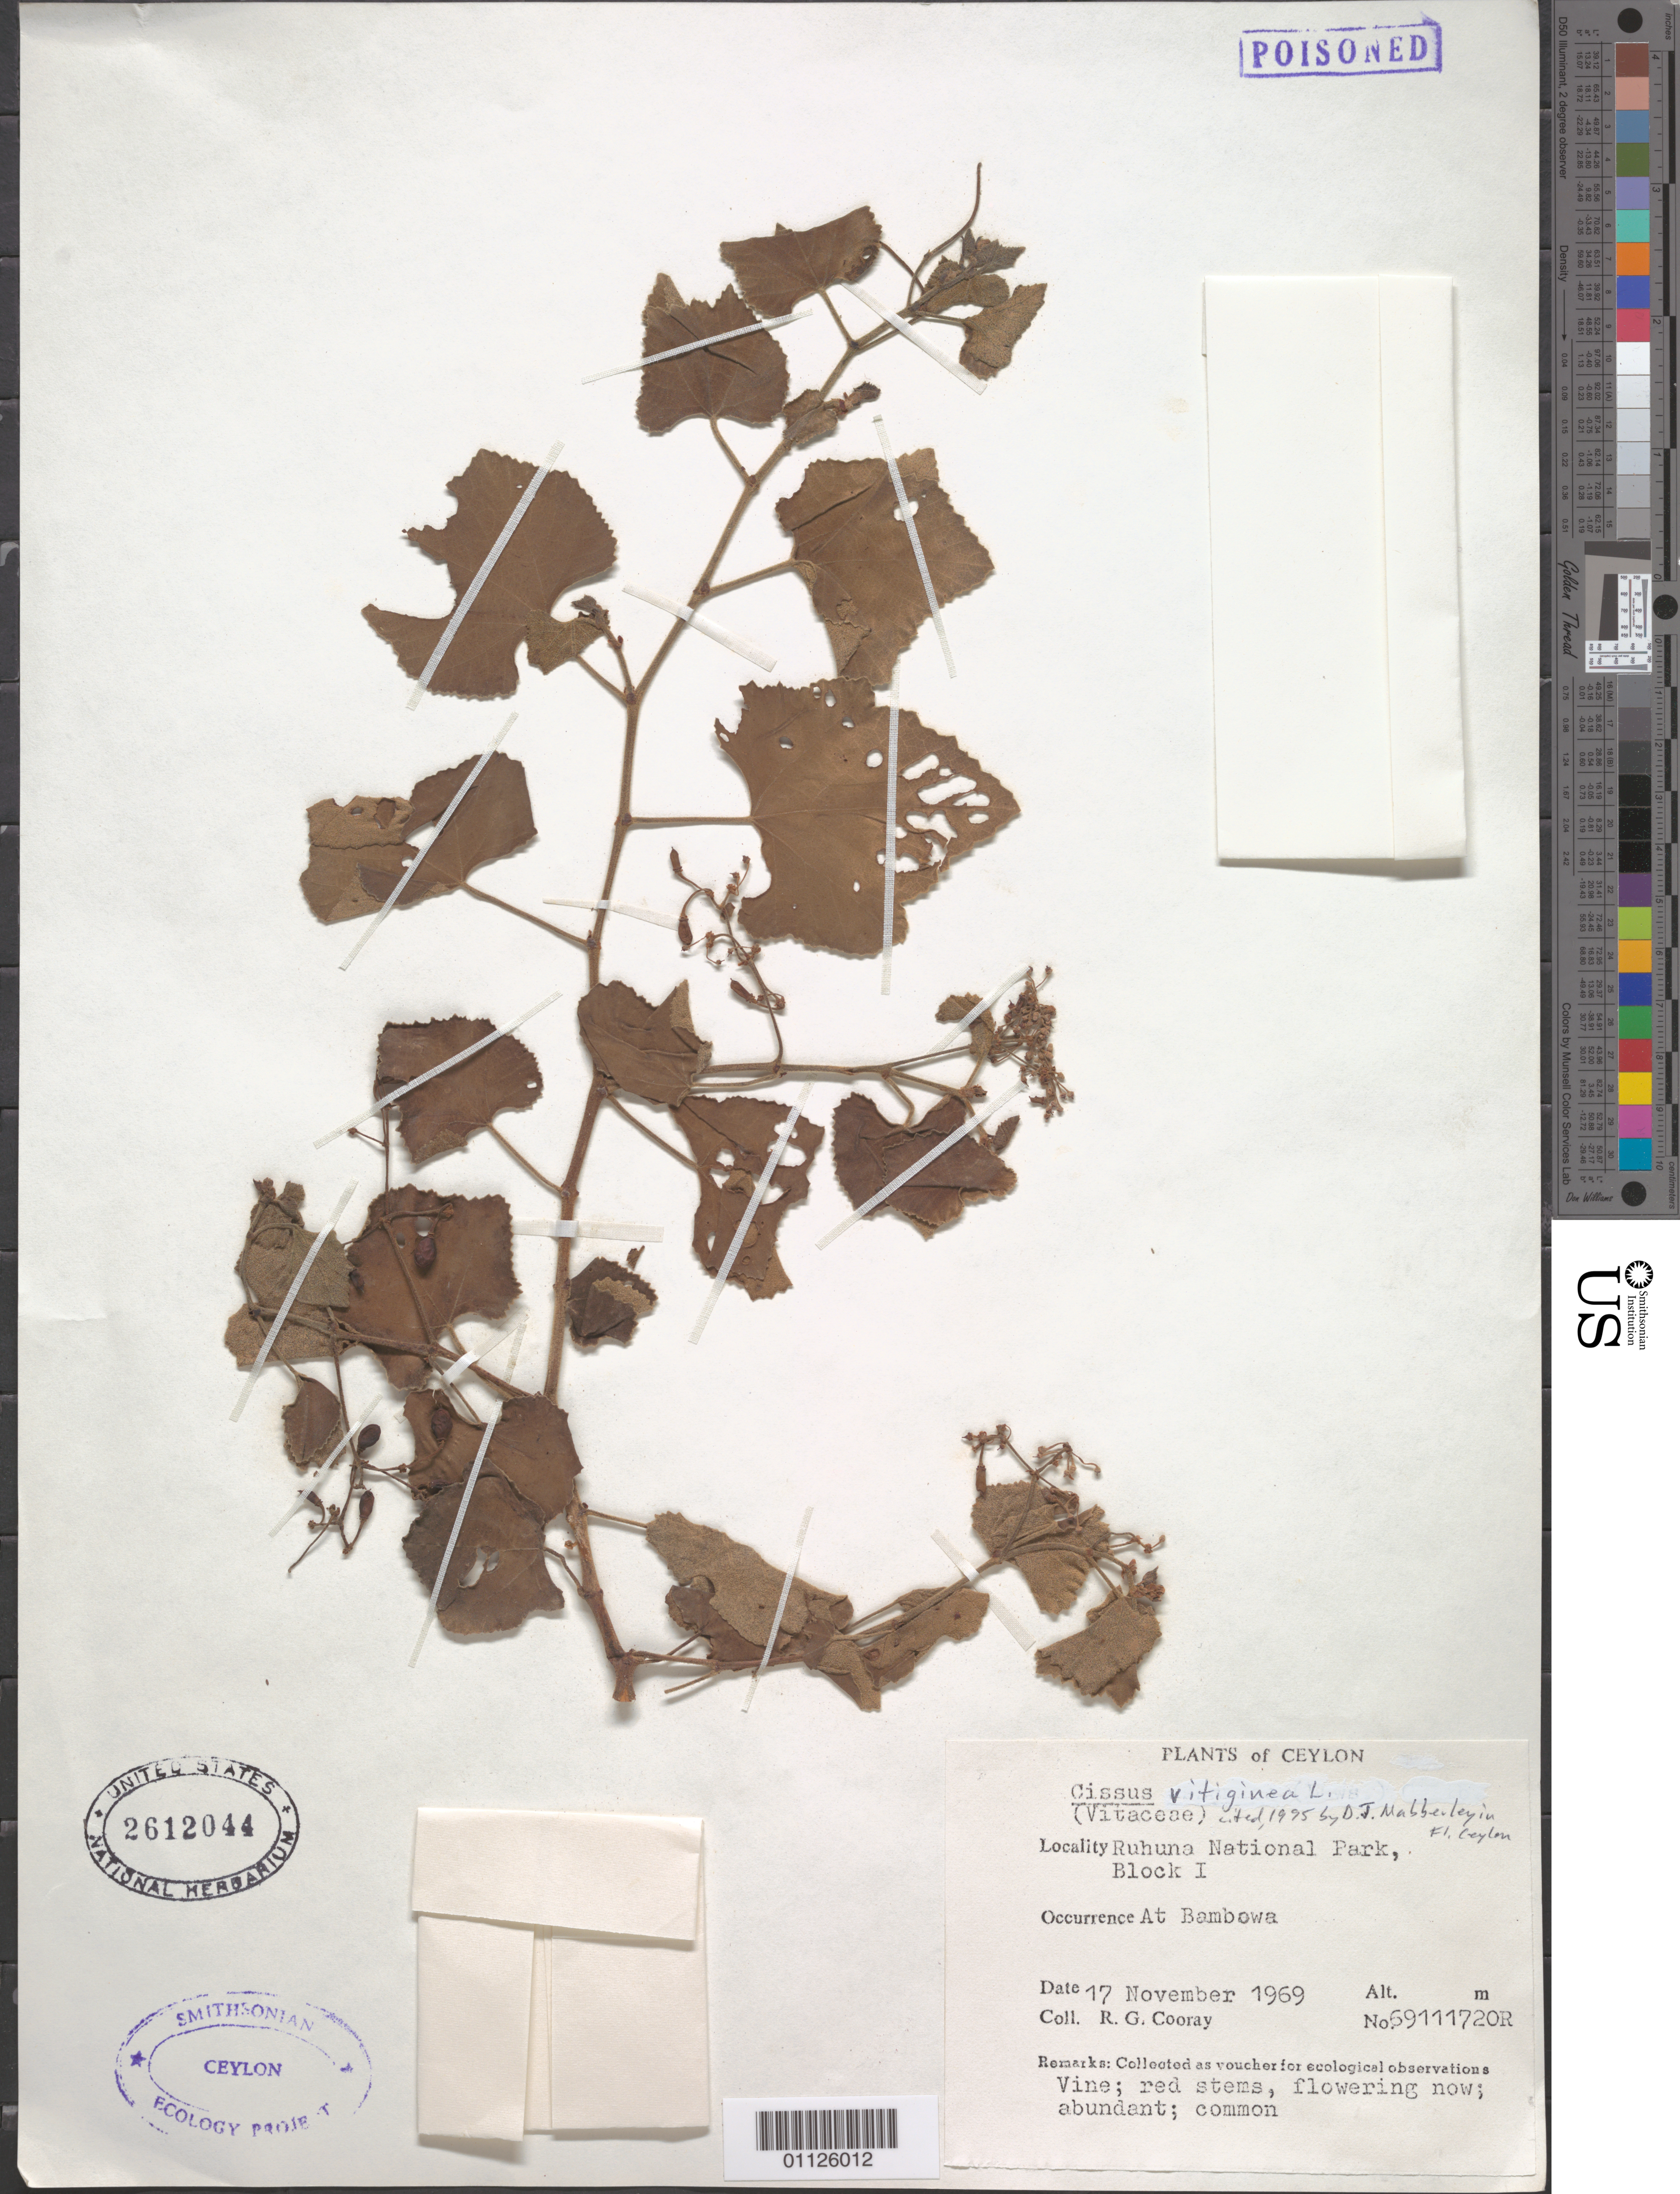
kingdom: Plantae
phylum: Tracheophyta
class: Magnoliopsida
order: Vitales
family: Vitaceae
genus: Cissus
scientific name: Cissus vitiginea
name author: L.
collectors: R. Cooray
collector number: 69111720R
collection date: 1969-11-17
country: Sri Lanka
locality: Ruhuna National Park, Block 1, at Bambowa.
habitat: Vine. Common.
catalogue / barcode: US 2612044